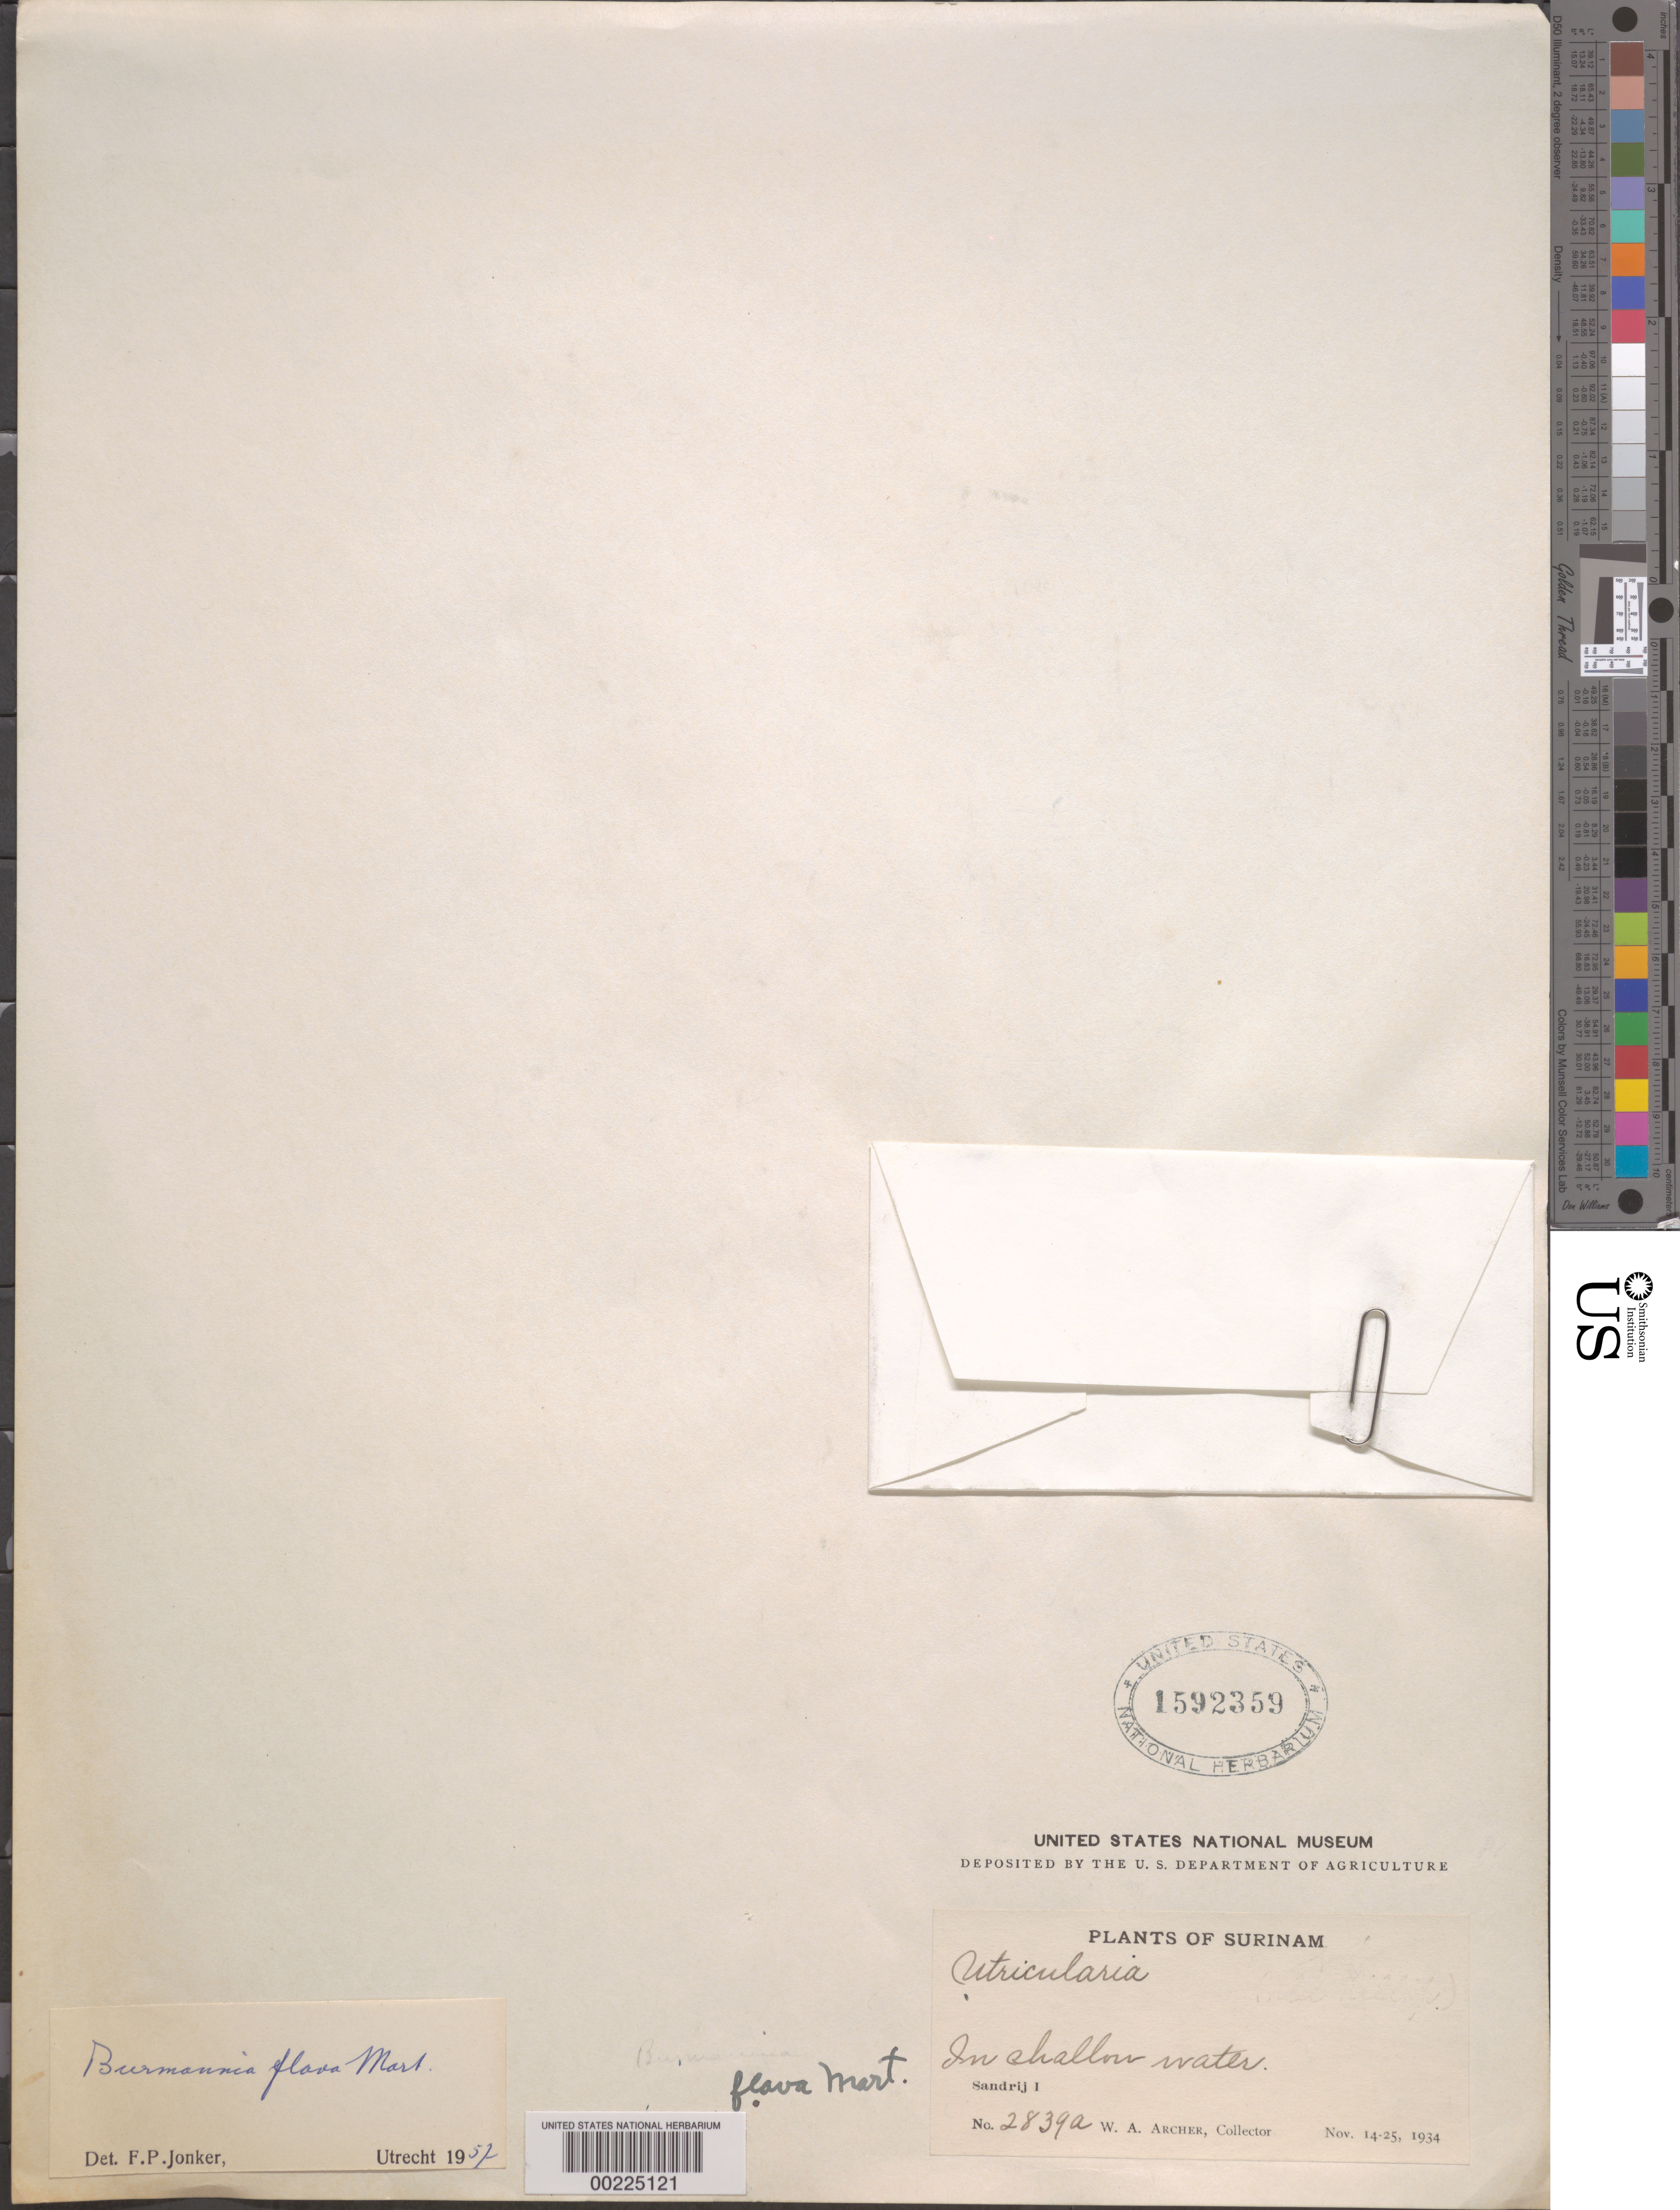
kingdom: Plantae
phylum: Tracheophyta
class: Liliopsida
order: Dioscoreales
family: Burmanniaceae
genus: Burmannia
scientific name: Burmannia flava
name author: Mart.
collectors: W. A. Archer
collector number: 2839a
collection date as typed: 14 Nov 1934 to 25 Nov 1934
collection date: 1934-11-14/1934-11-25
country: Suriname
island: Sandrij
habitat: In shallow water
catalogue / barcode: US 1592359